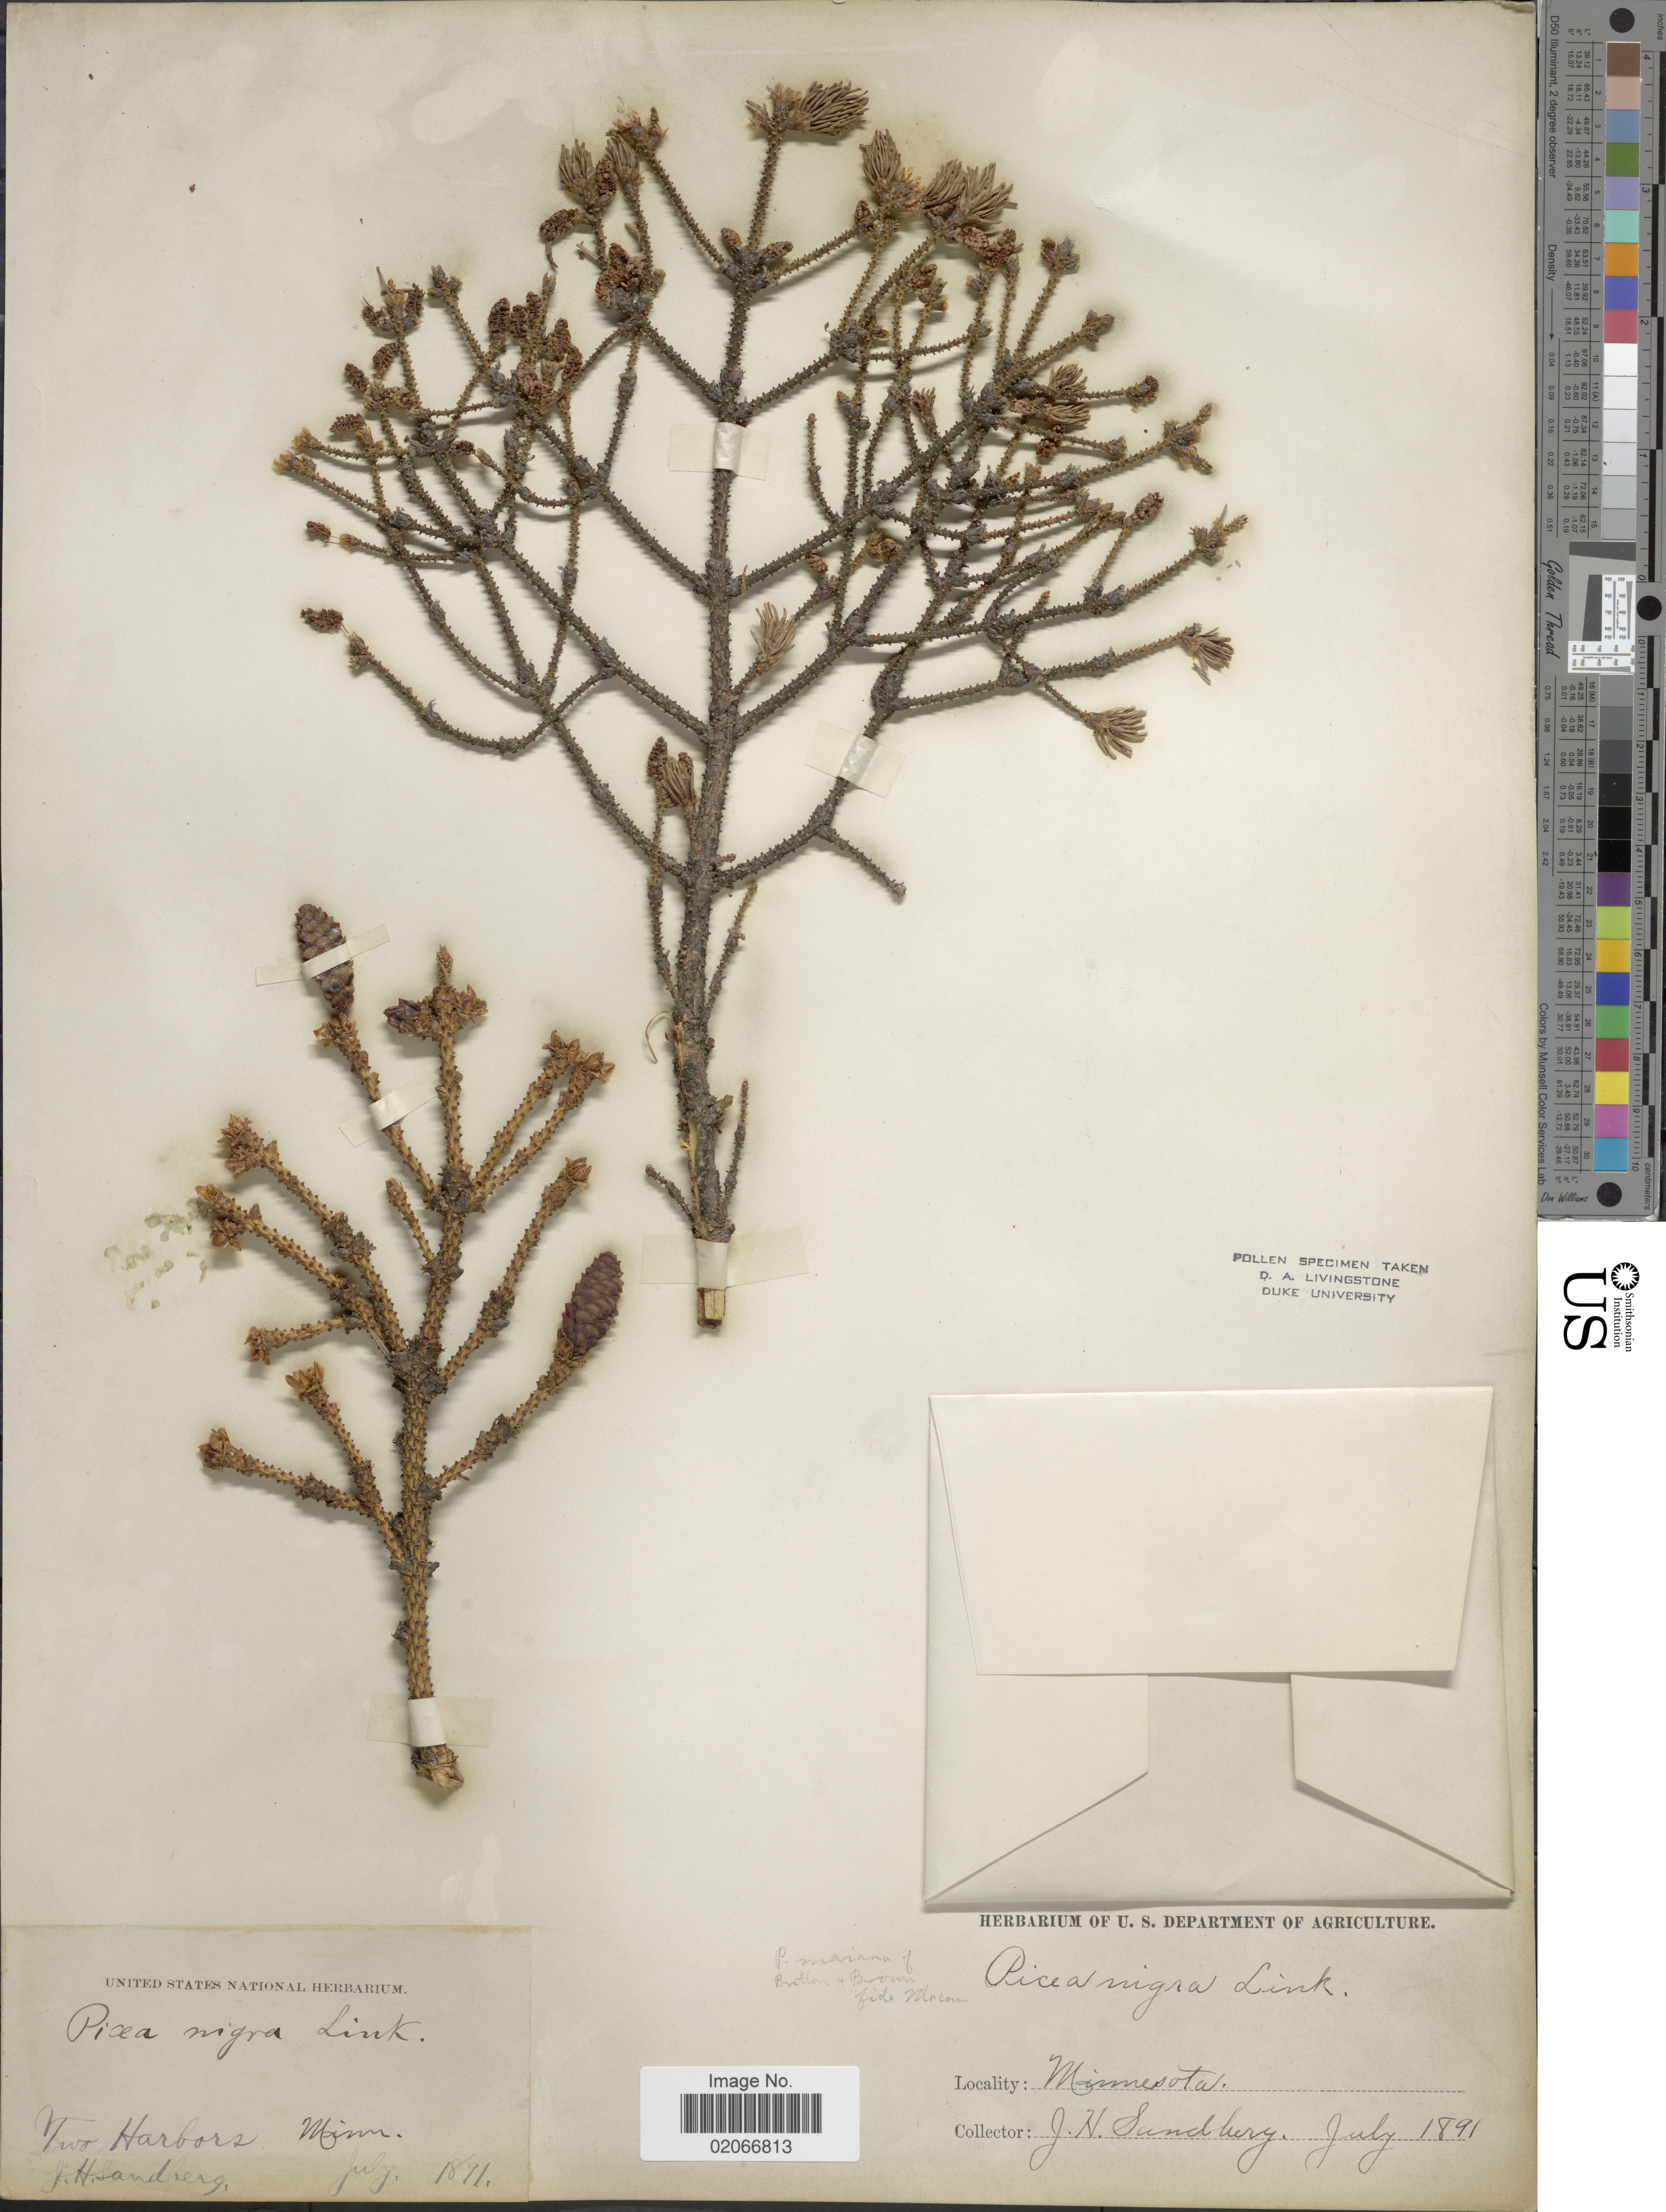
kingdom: Plantae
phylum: Tracheophyta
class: Pinopsida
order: Pinales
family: Pinaceae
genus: Picea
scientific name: Picea rubens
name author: Sarg.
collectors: J. H. Sandberg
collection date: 1891-07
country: United States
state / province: Minnesota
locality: Two Harbors, Minn.